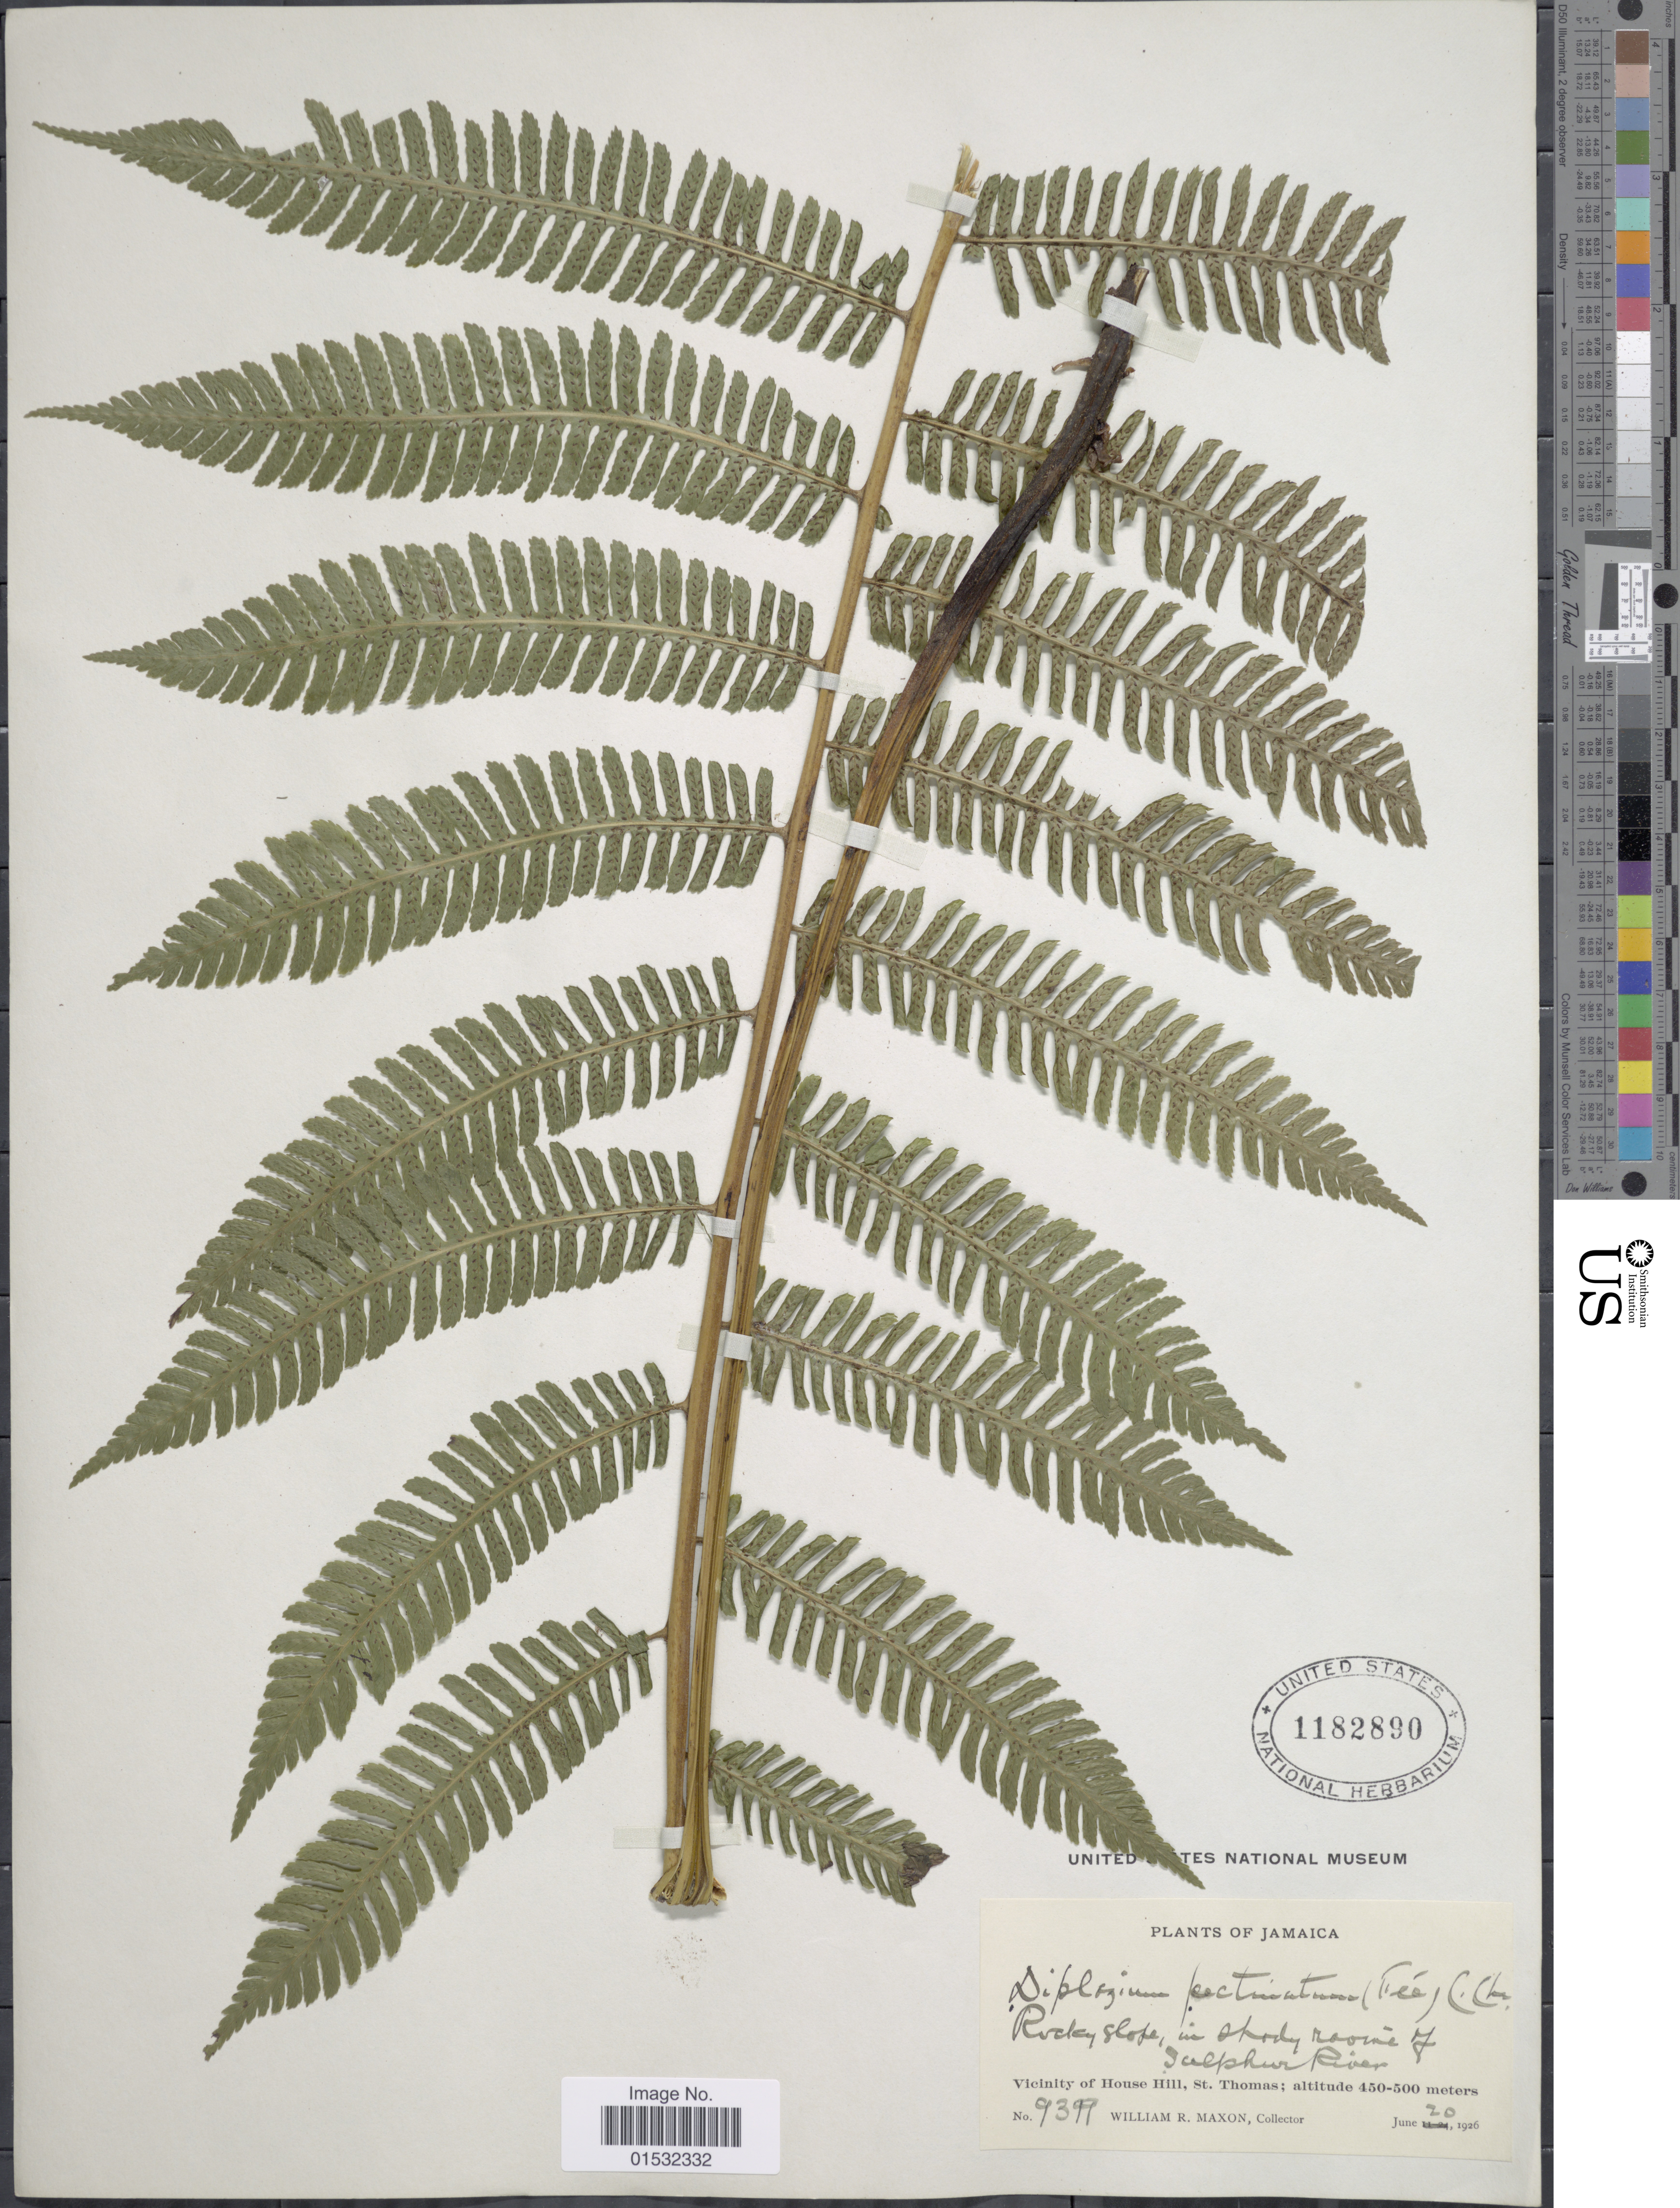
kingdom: Plantae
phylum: Tracheophyta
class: Polypodiopsida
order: Polypodiales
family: Athyriaceae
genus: Diplazium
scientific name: Diplazium pectinatum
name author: (Fée) C. Chr.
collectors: W. R. Maxon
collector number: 9399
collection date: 1926-06-30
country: Jamaica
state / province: Saint Thomas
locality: In shady ravine of Sulphur River. Vicinity of House Hill, St. Thomas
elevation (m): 450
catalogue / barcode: US 1182890